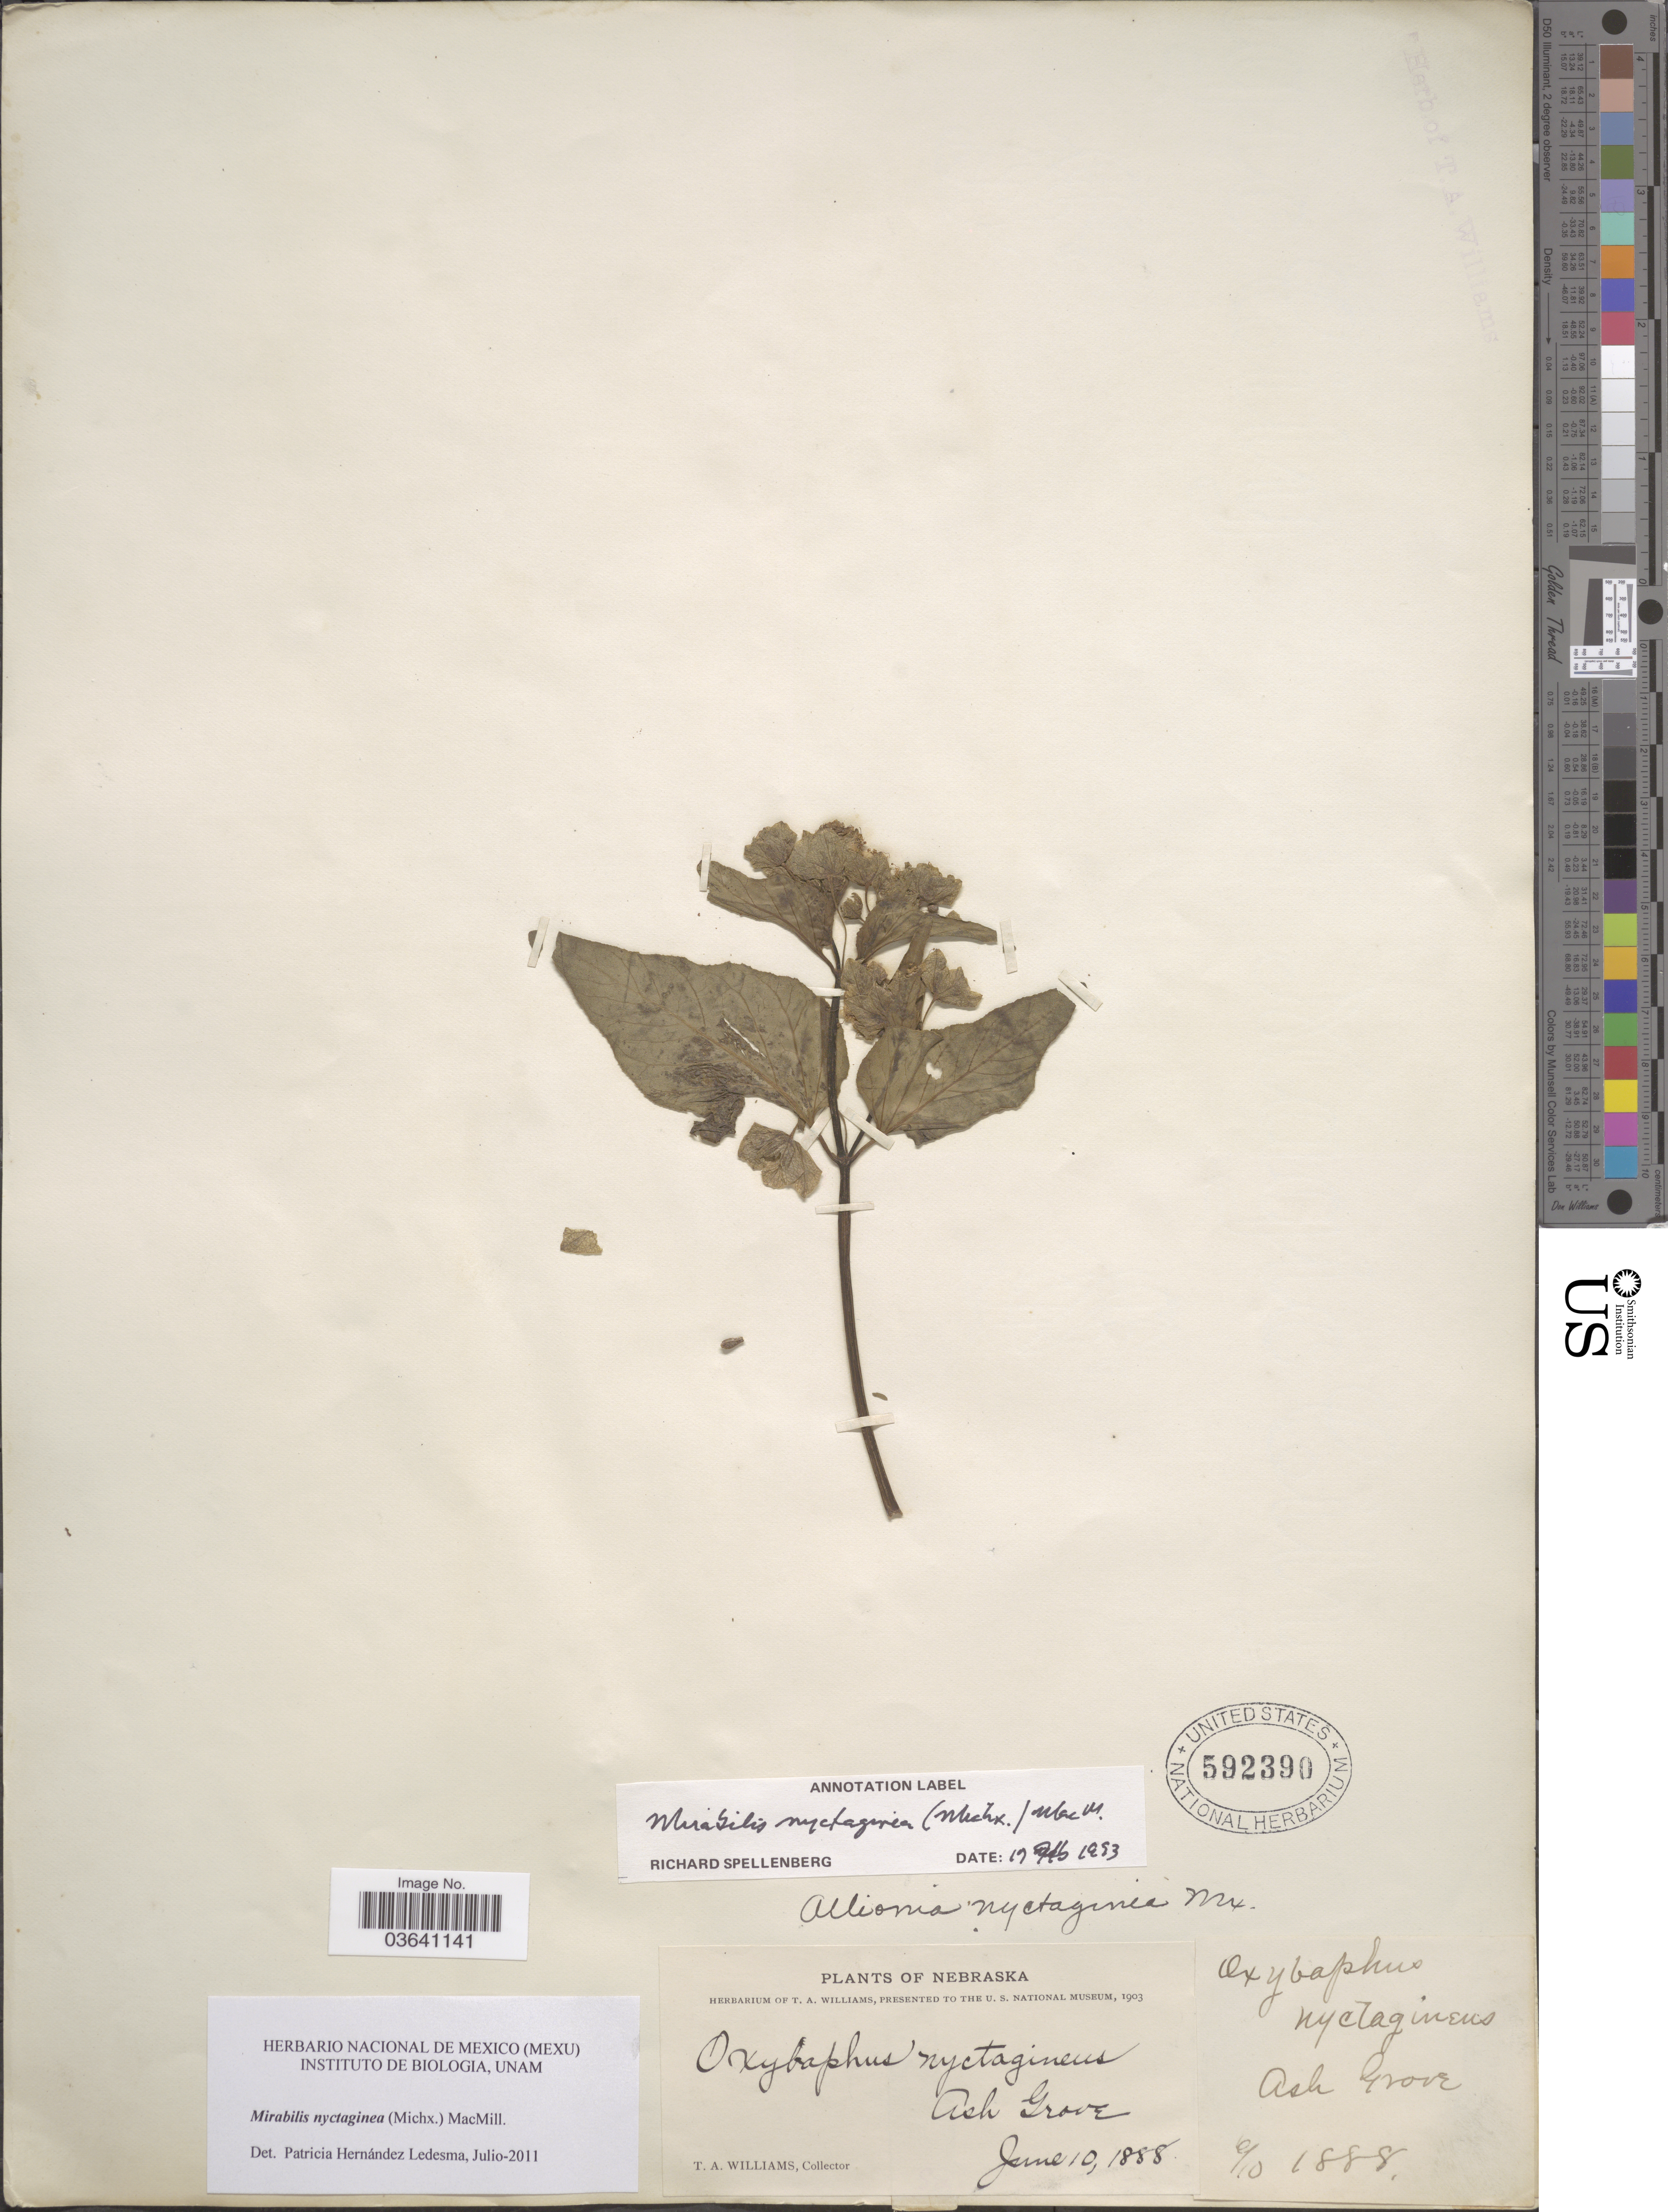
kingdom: Plantae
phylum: Tracheophyta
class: Magnoliopsida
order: Caryophyllales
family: Nyctaginaceae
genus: Mirabilis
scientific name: Mirabilis nyctaginea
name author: (Michx.) MacMill.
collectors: T. Williams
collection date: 1888-06-10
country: United States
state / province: Nebraska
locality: Ash Grove.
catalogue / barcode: US 592390